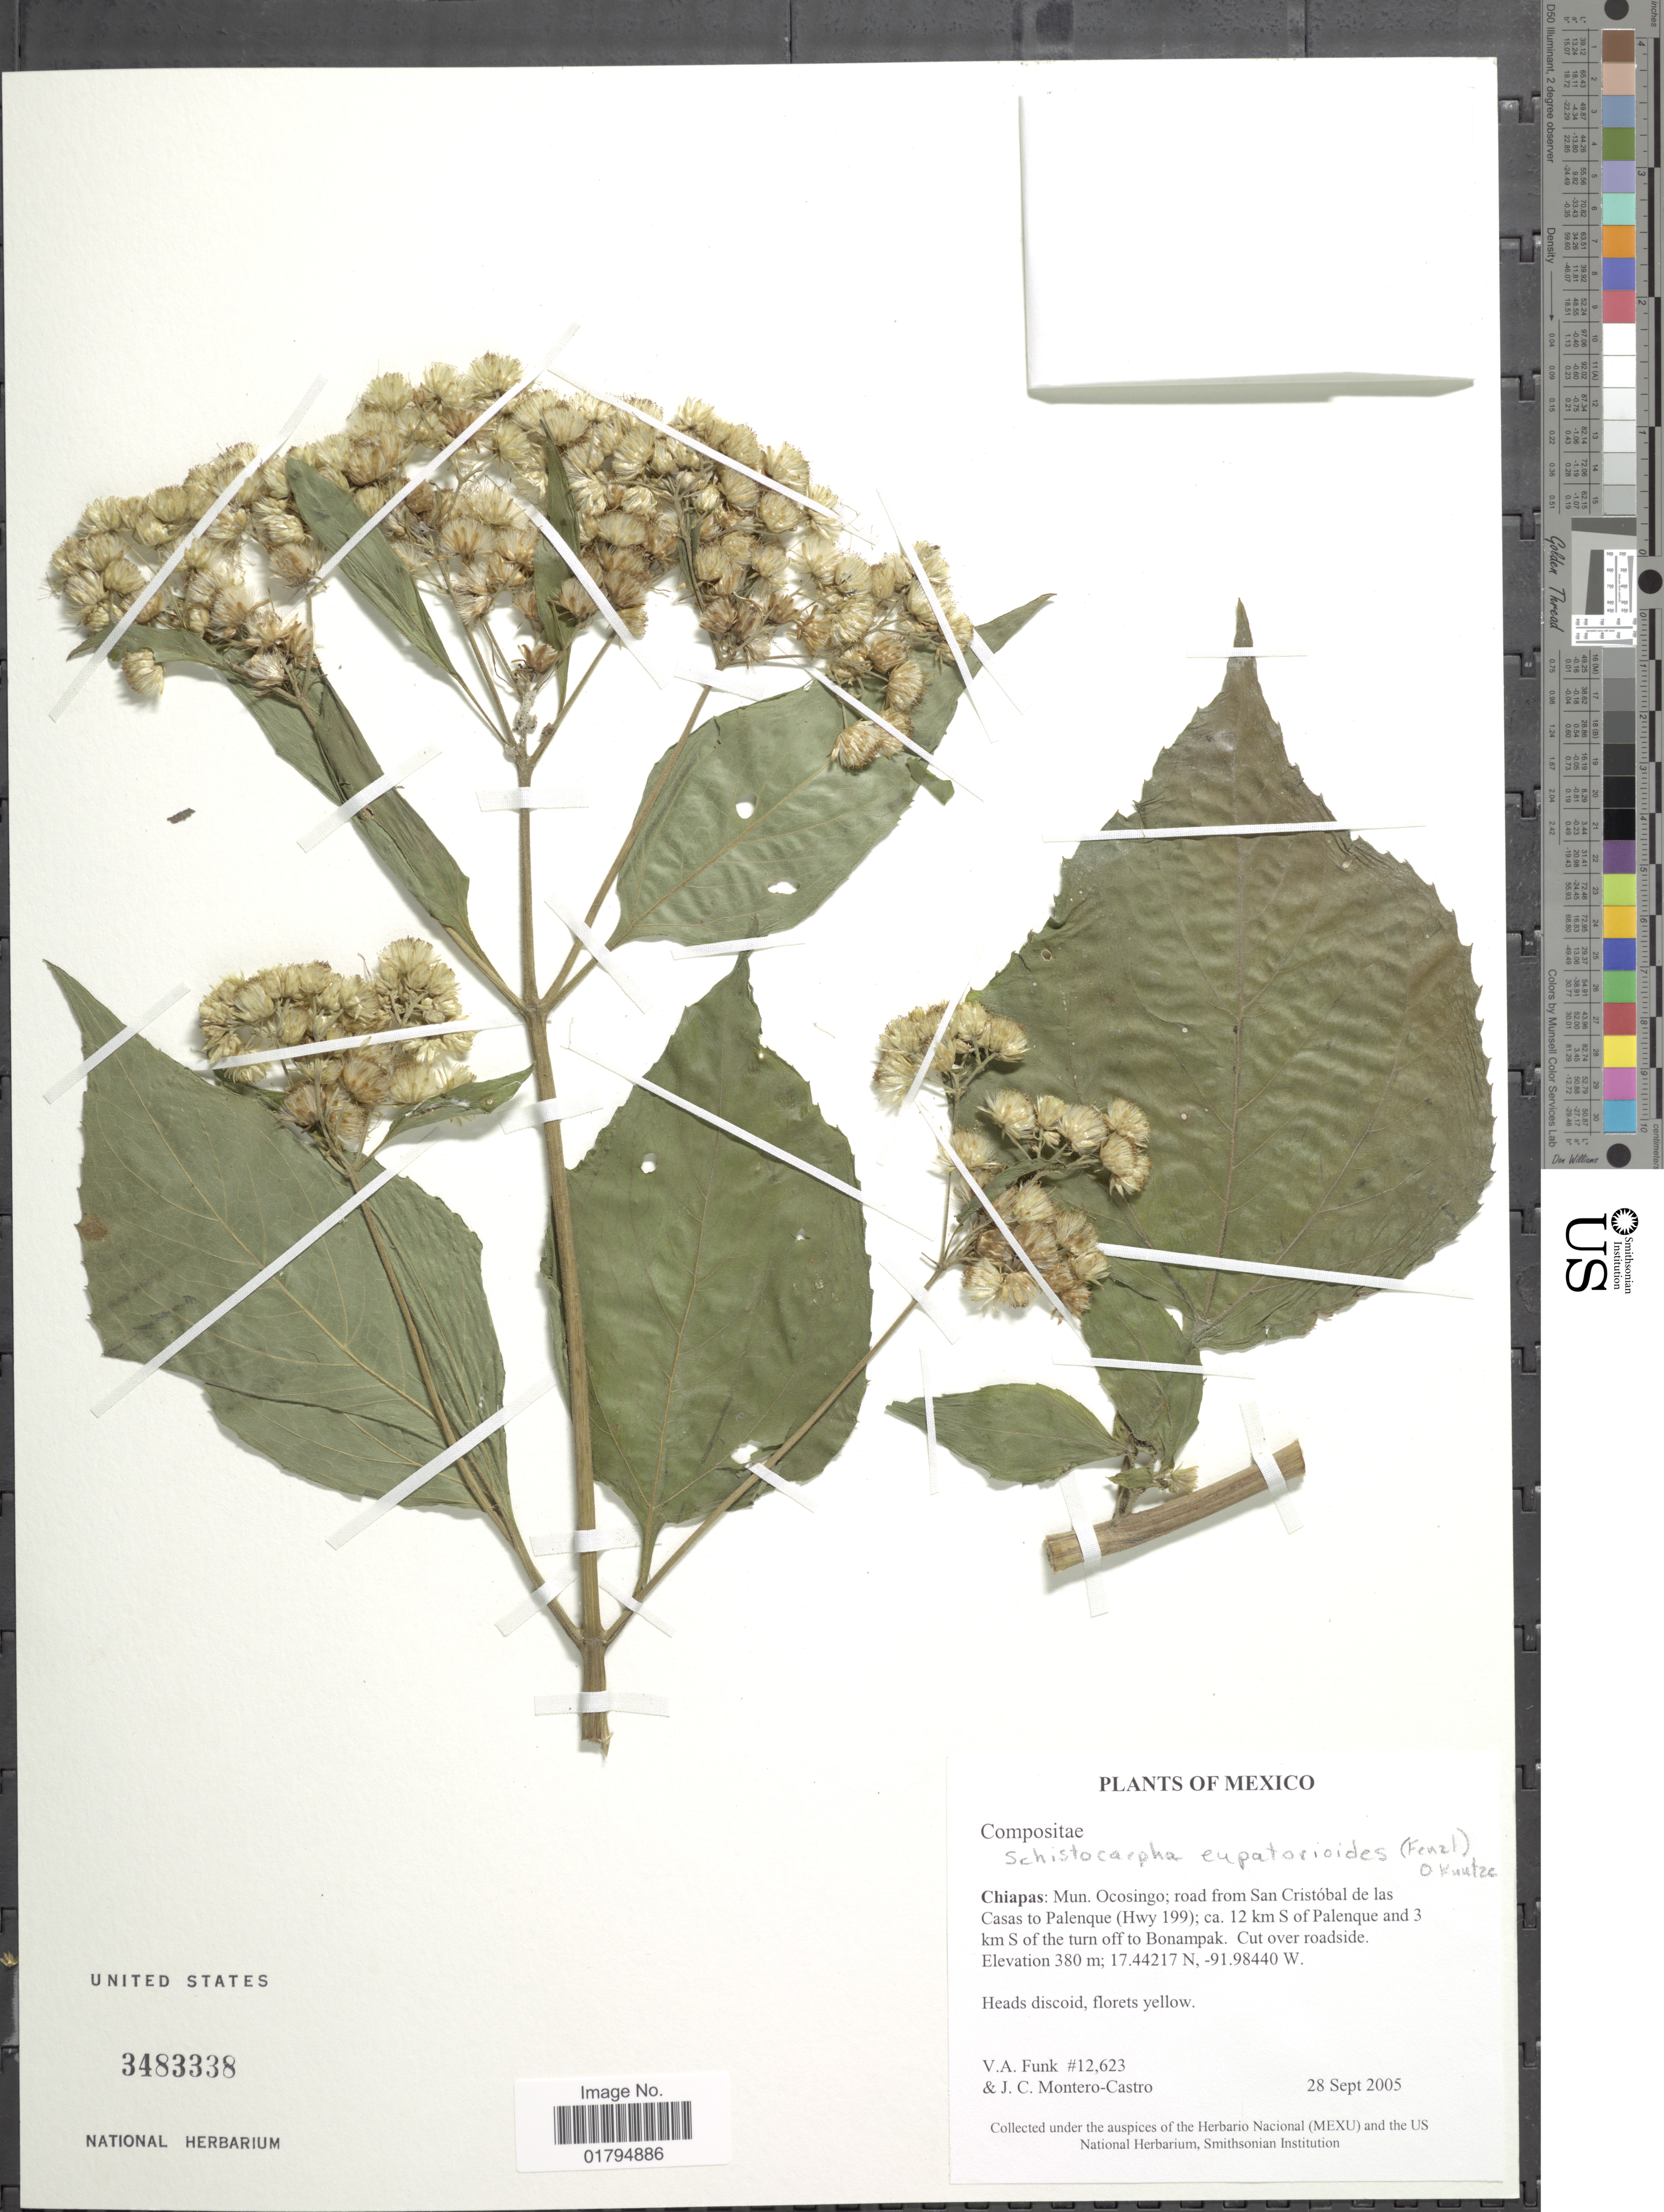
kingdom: Plantae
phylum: Tracheophyta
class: Magnoliopsida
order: Asterales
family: Asteraceae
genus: Schistocarpha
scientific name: Schistocarpha eupatorioides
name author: (Fenzl) Kuntze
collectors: V. Funk & J. Montero-Castro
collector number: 12623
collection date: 2005-09-28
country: Mexico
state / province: Chiapas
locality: Mun. Ocosingo, road from San Cristobal de las Casas de Palenque (Hwy 199); ca. 12 km S of Palenque and 3 km S of the turn off to Bonampark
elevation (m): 380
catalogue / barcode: US 3483338